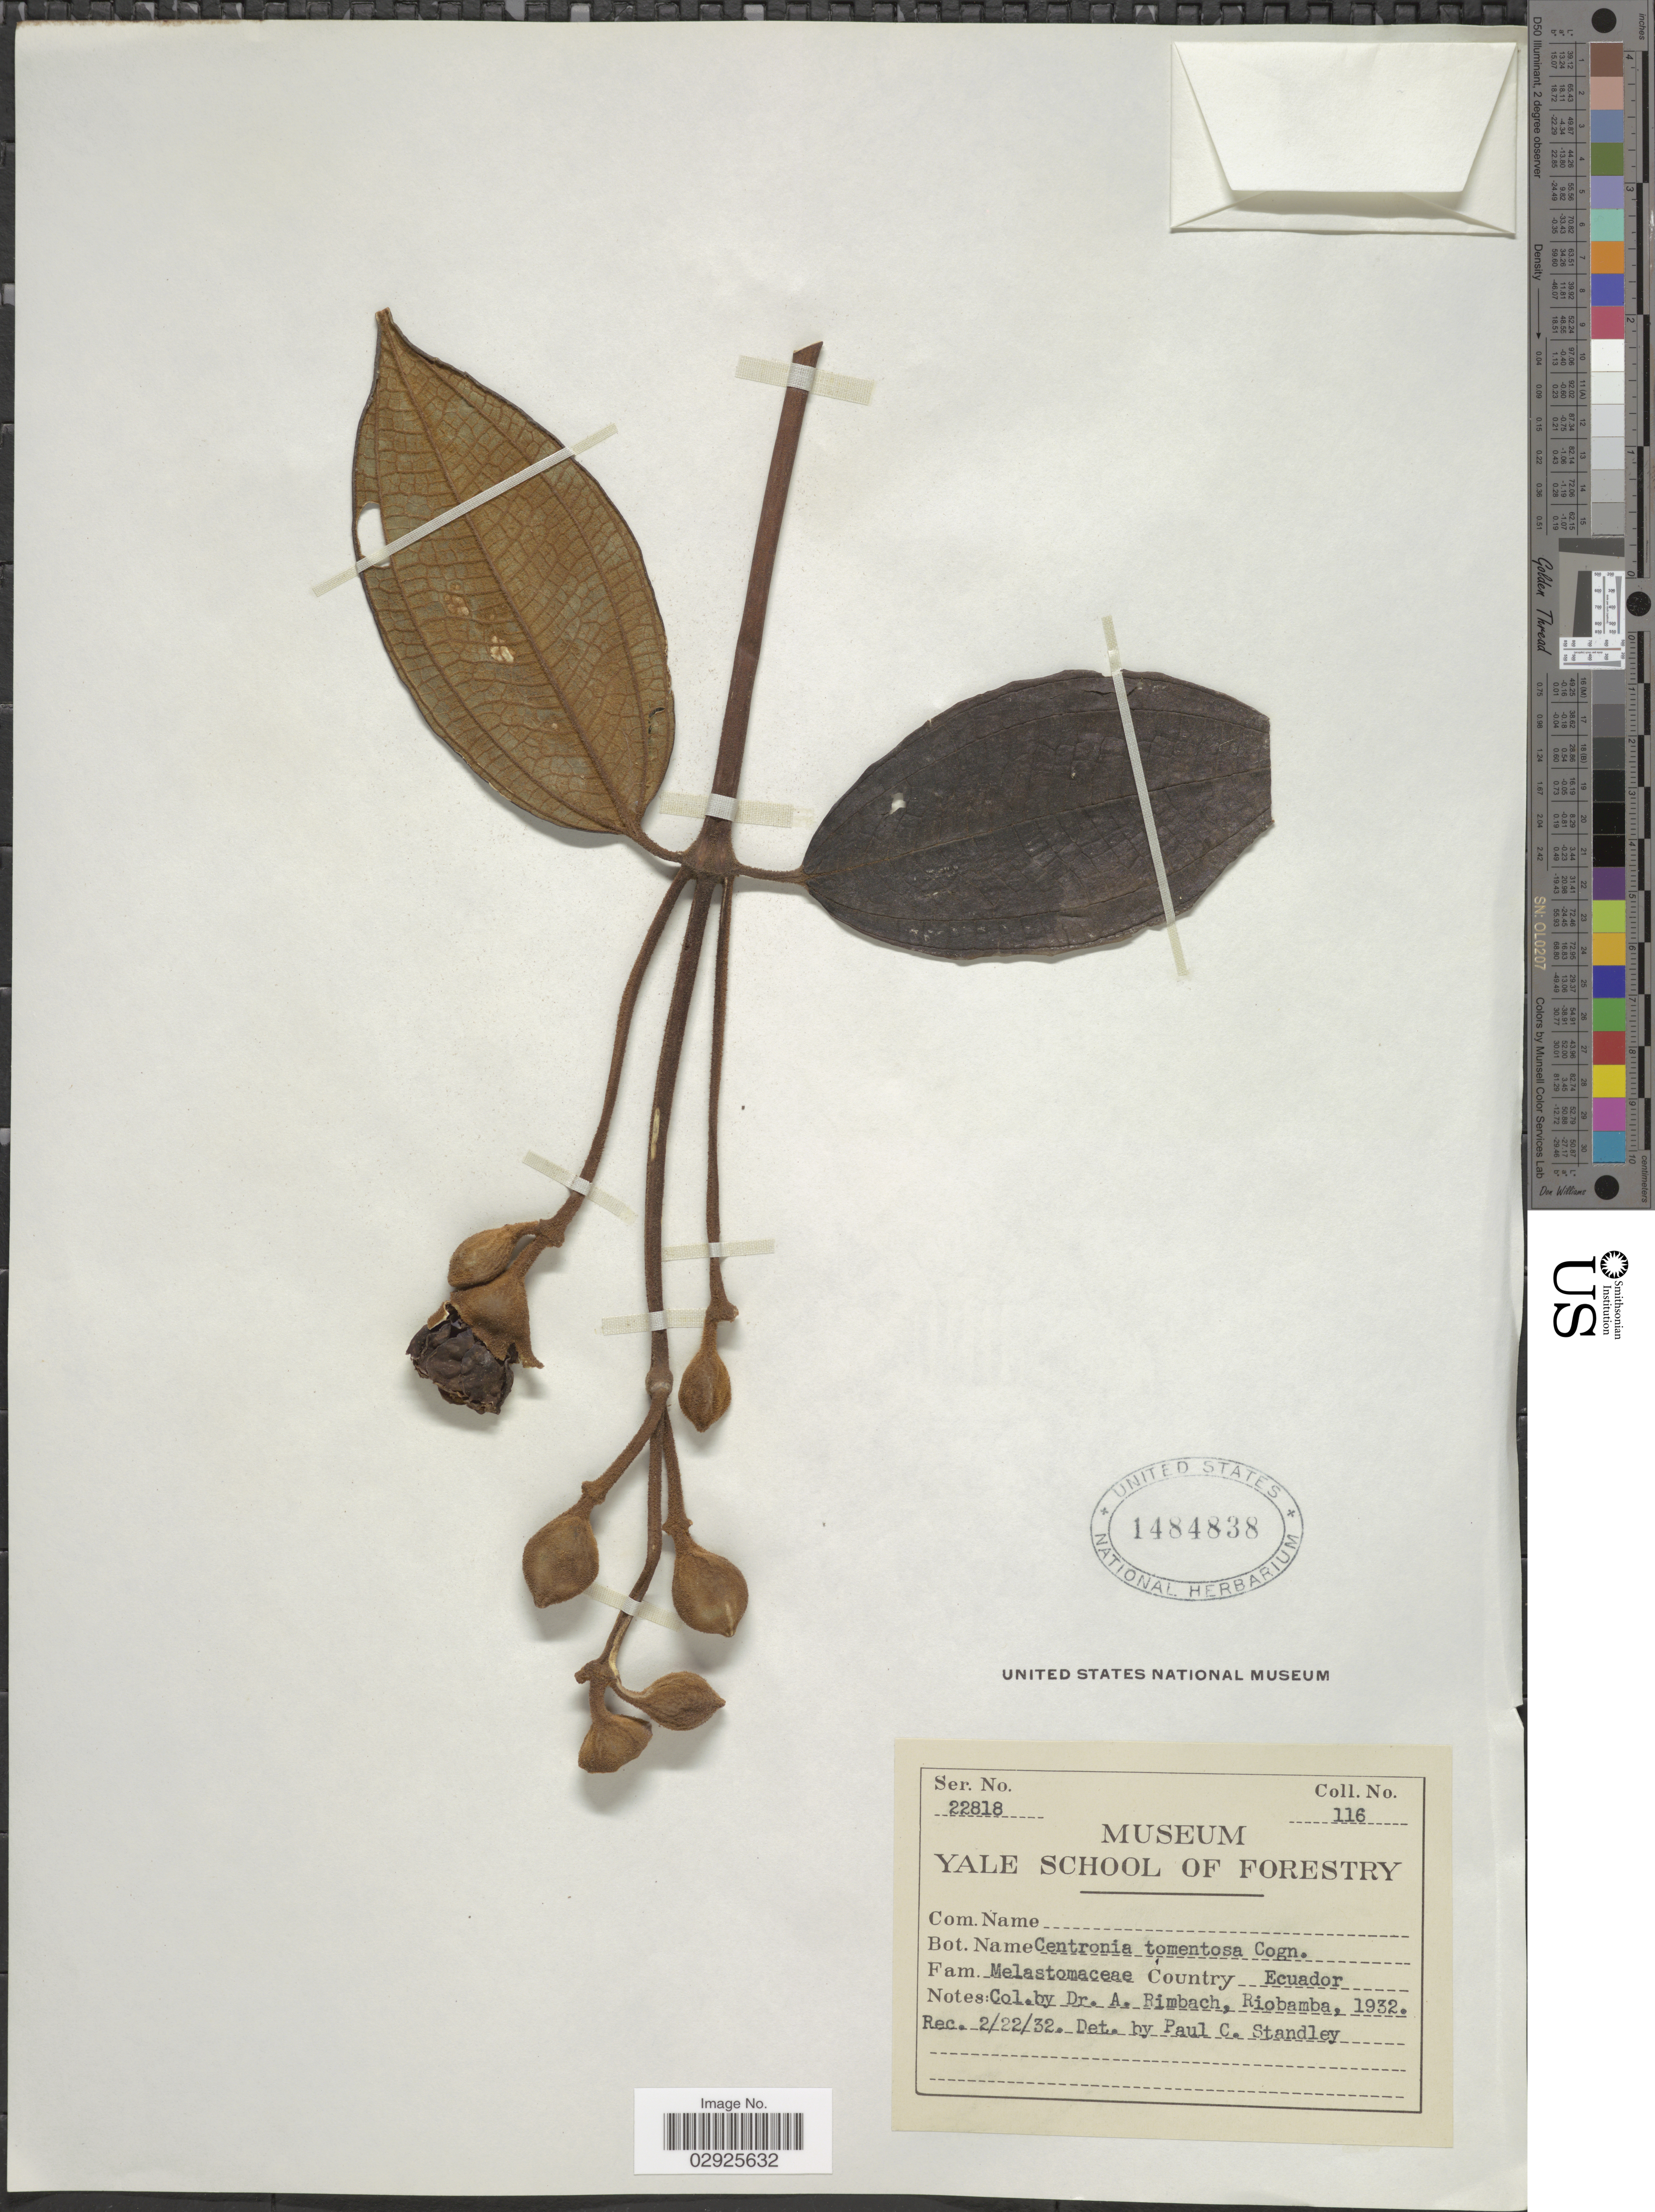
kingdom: Plantae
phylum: Tracheophyta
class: Magnoliopsida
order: Myrtales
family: Melastomataceae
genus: Meriania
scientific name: Meriania tomentosa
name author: (Cogn.) Wurdack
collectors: A. Rimbach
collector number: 116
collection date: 1932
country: Ecuador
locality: Riobamba.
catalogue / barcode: US 1484838